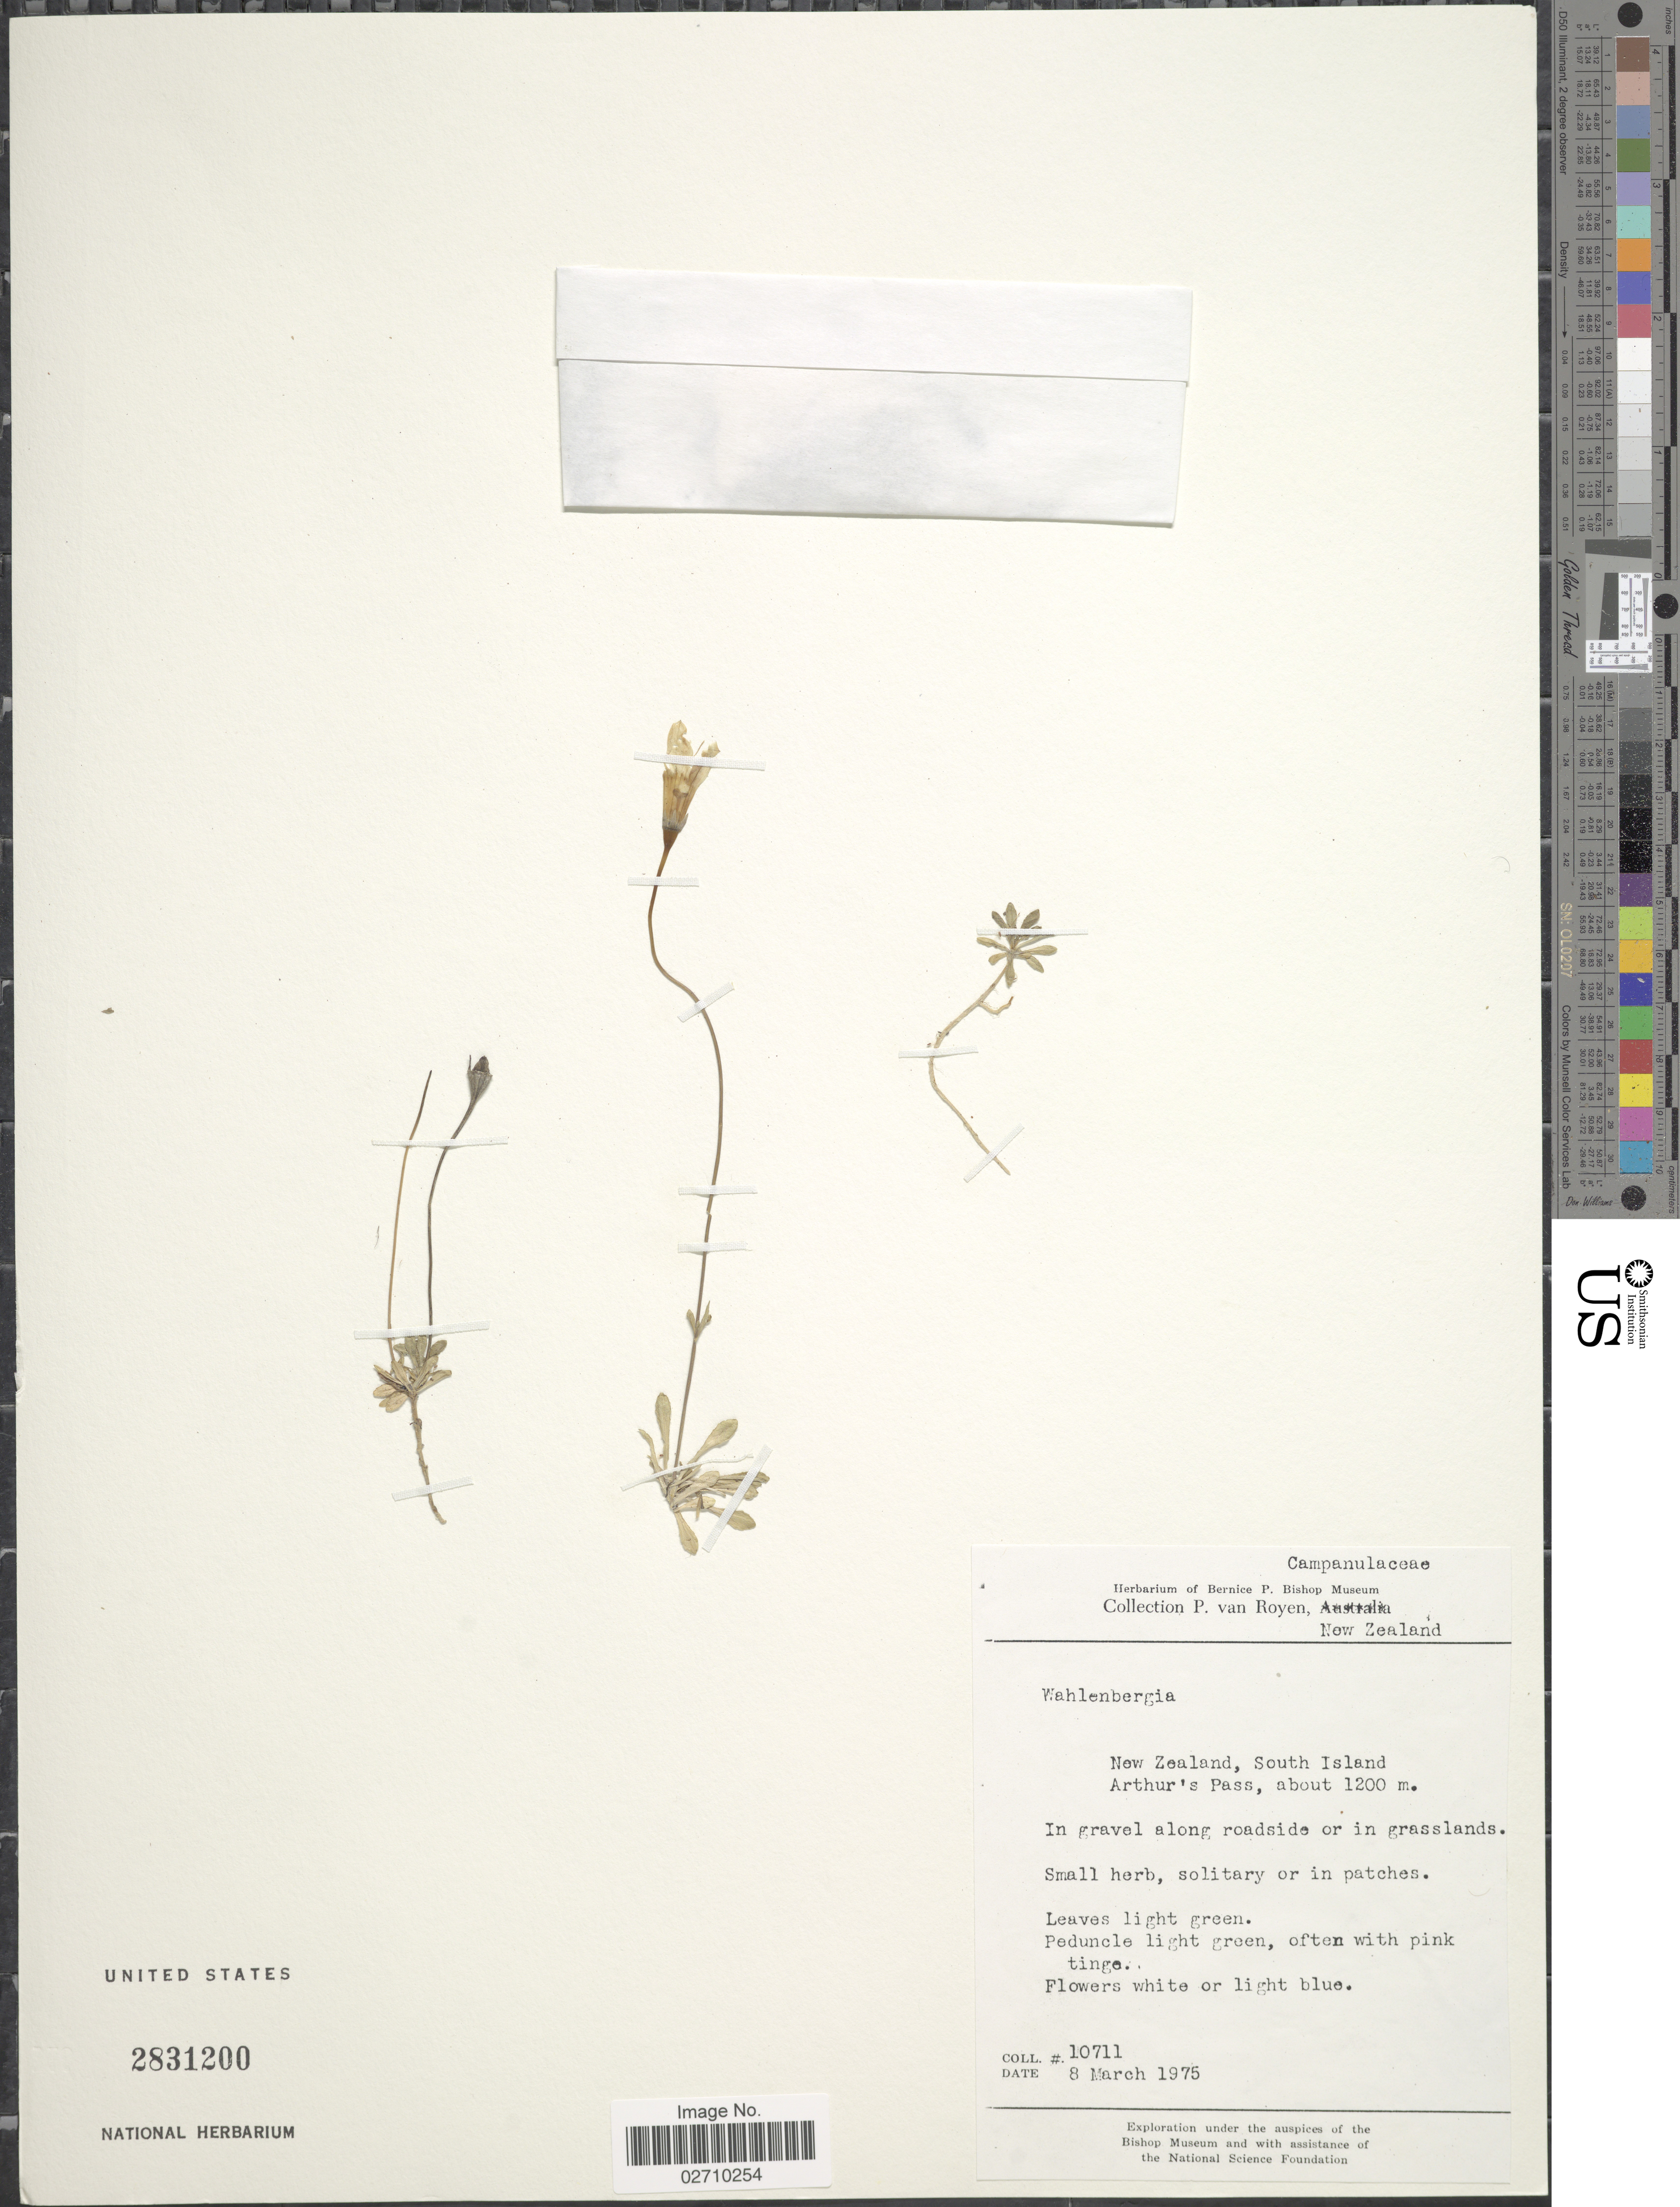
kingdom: Plantae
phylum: Tracheophyta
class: Magnoliopsida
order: Asterales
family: Campanulaceae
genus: Wahlenbergia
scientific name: Wahlenbergia sp.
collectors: P. van Royen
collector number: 10711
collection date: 1975-03-08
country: New Zealand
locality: South Island, Arthur's Pass.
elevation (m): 1200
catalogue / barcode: US 2831200